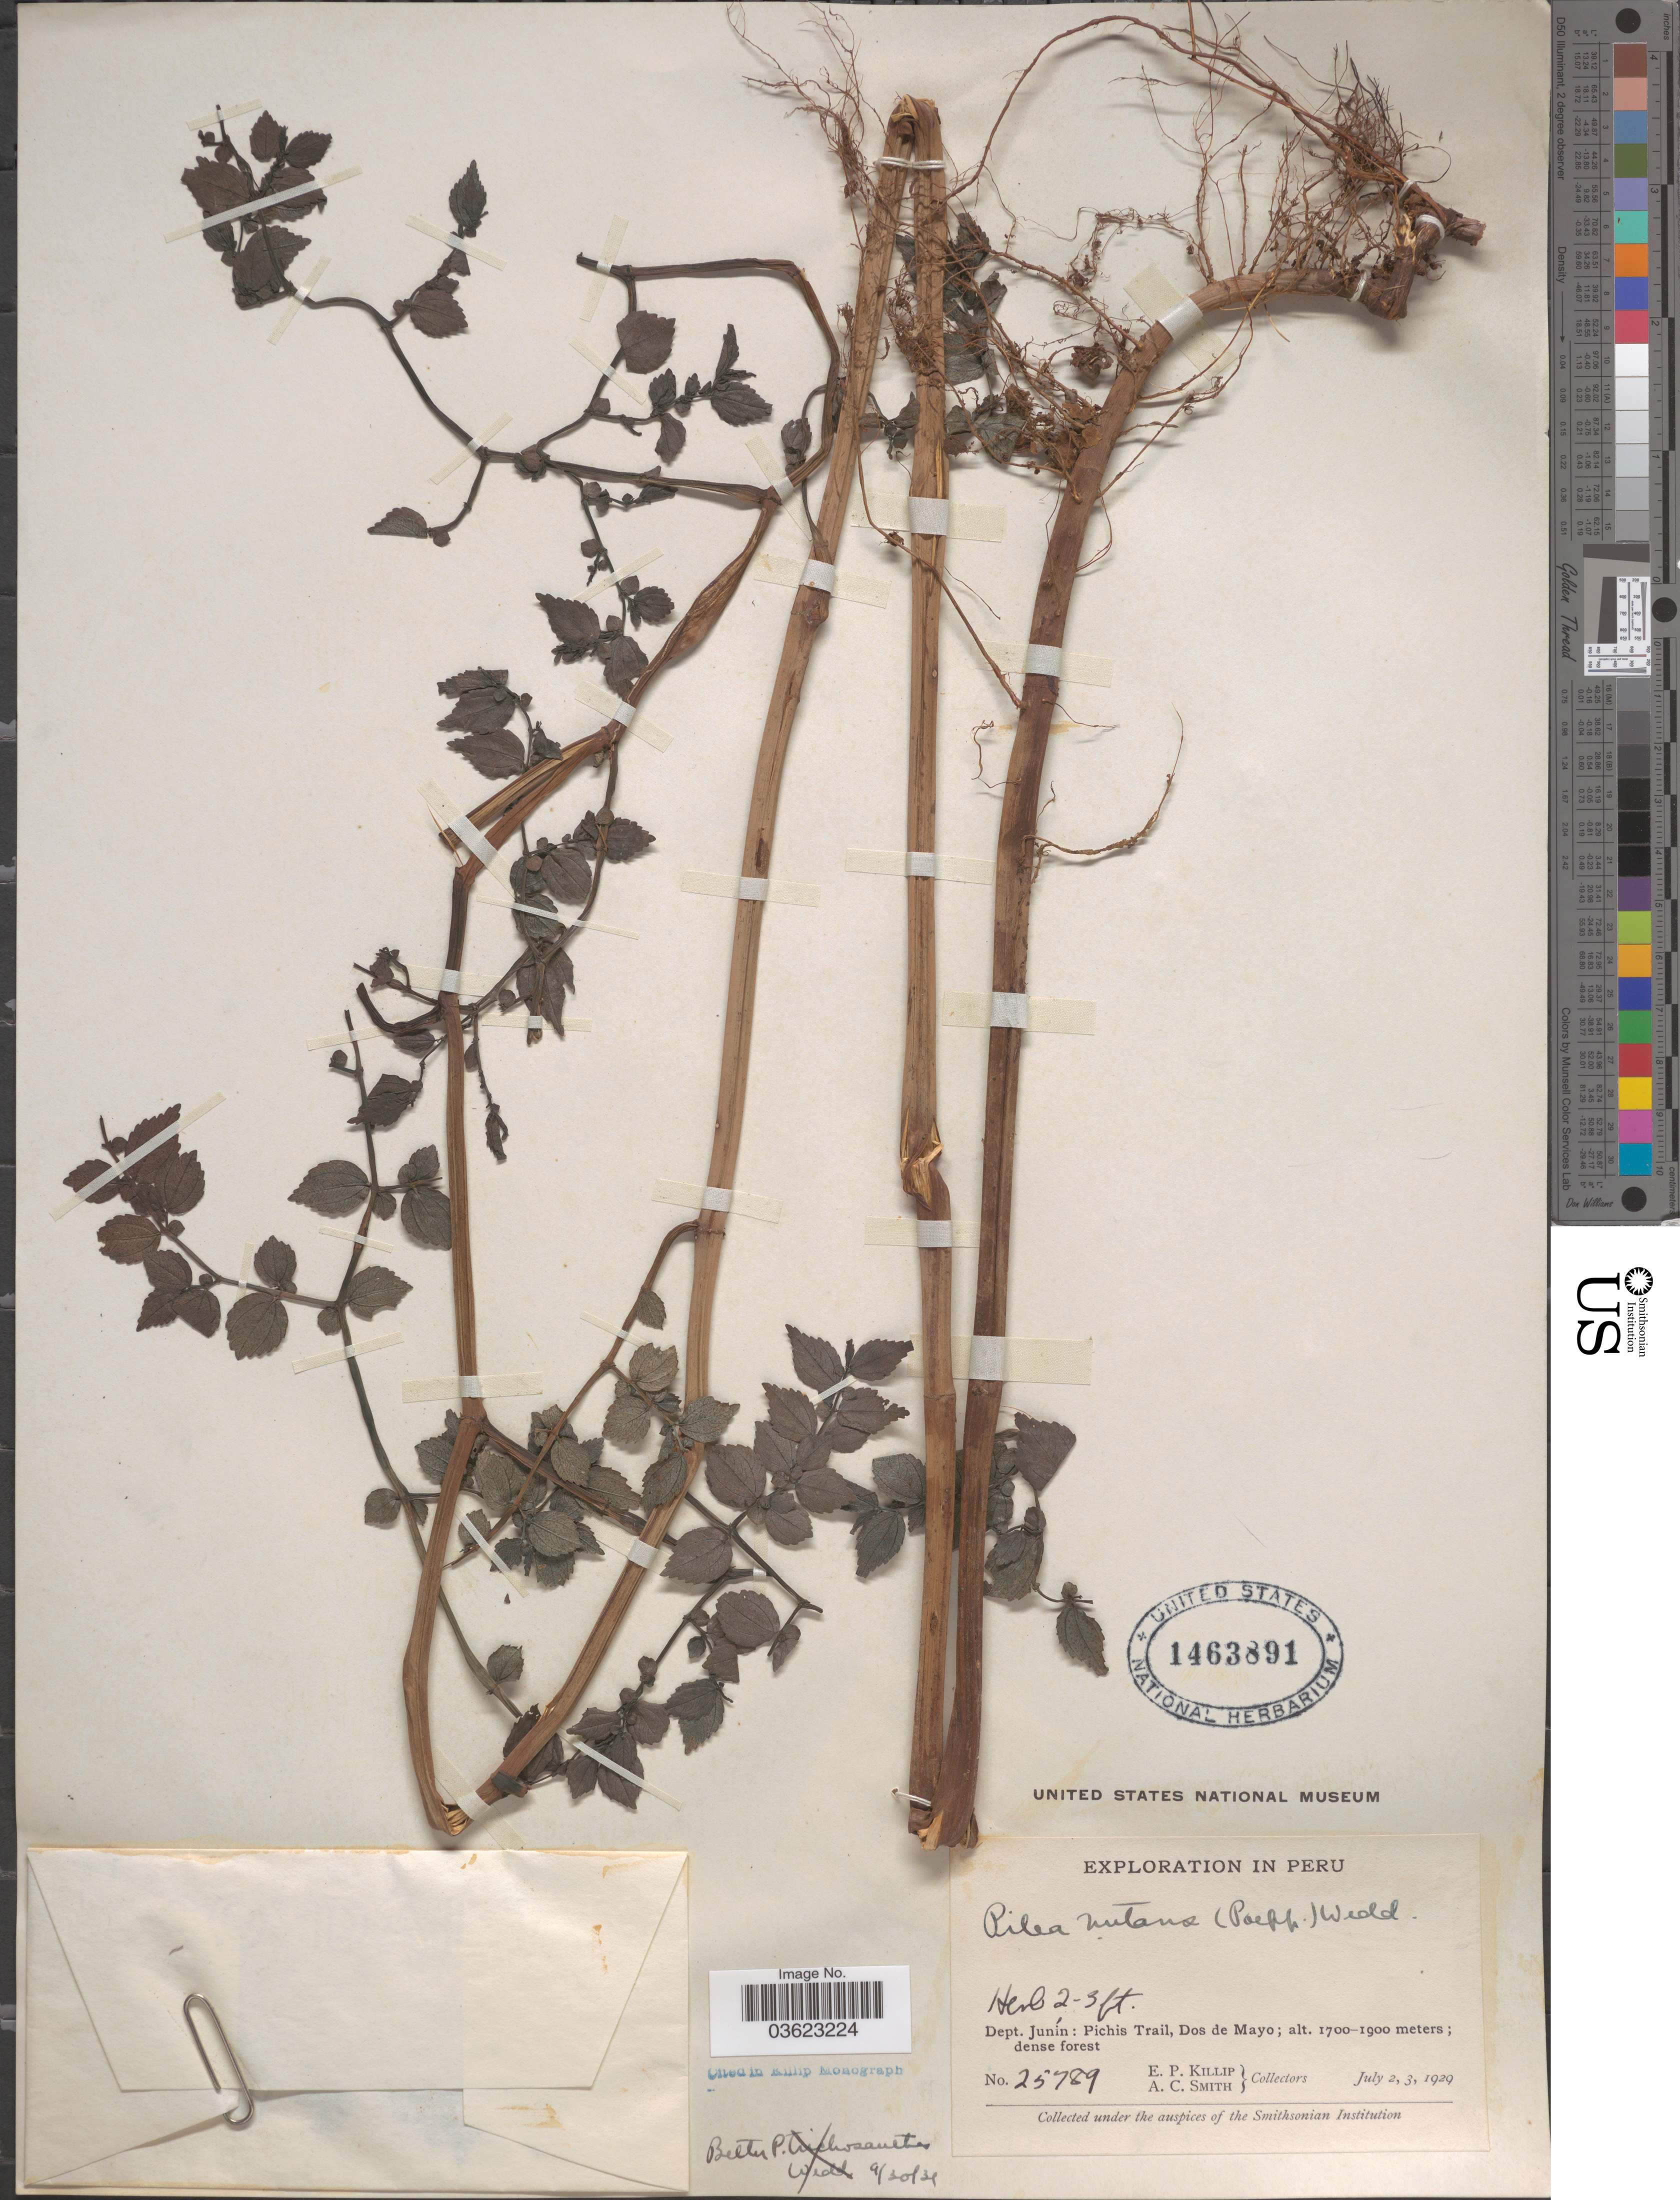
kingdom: Plantae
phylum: Tracheophyta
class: Magnoliopsida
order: Rosales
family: Urticaceae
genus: Pilea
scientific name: Pilea nutans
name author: Wedd.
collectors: E. P. Killip & A. C. Smith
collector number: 25789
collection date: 1929-07-02/1929-07-03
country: Peru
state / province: Junín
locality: Dept. Junín: Pichis Trail, Dos de Mayo.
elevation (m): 1700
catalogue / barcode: US 1463891